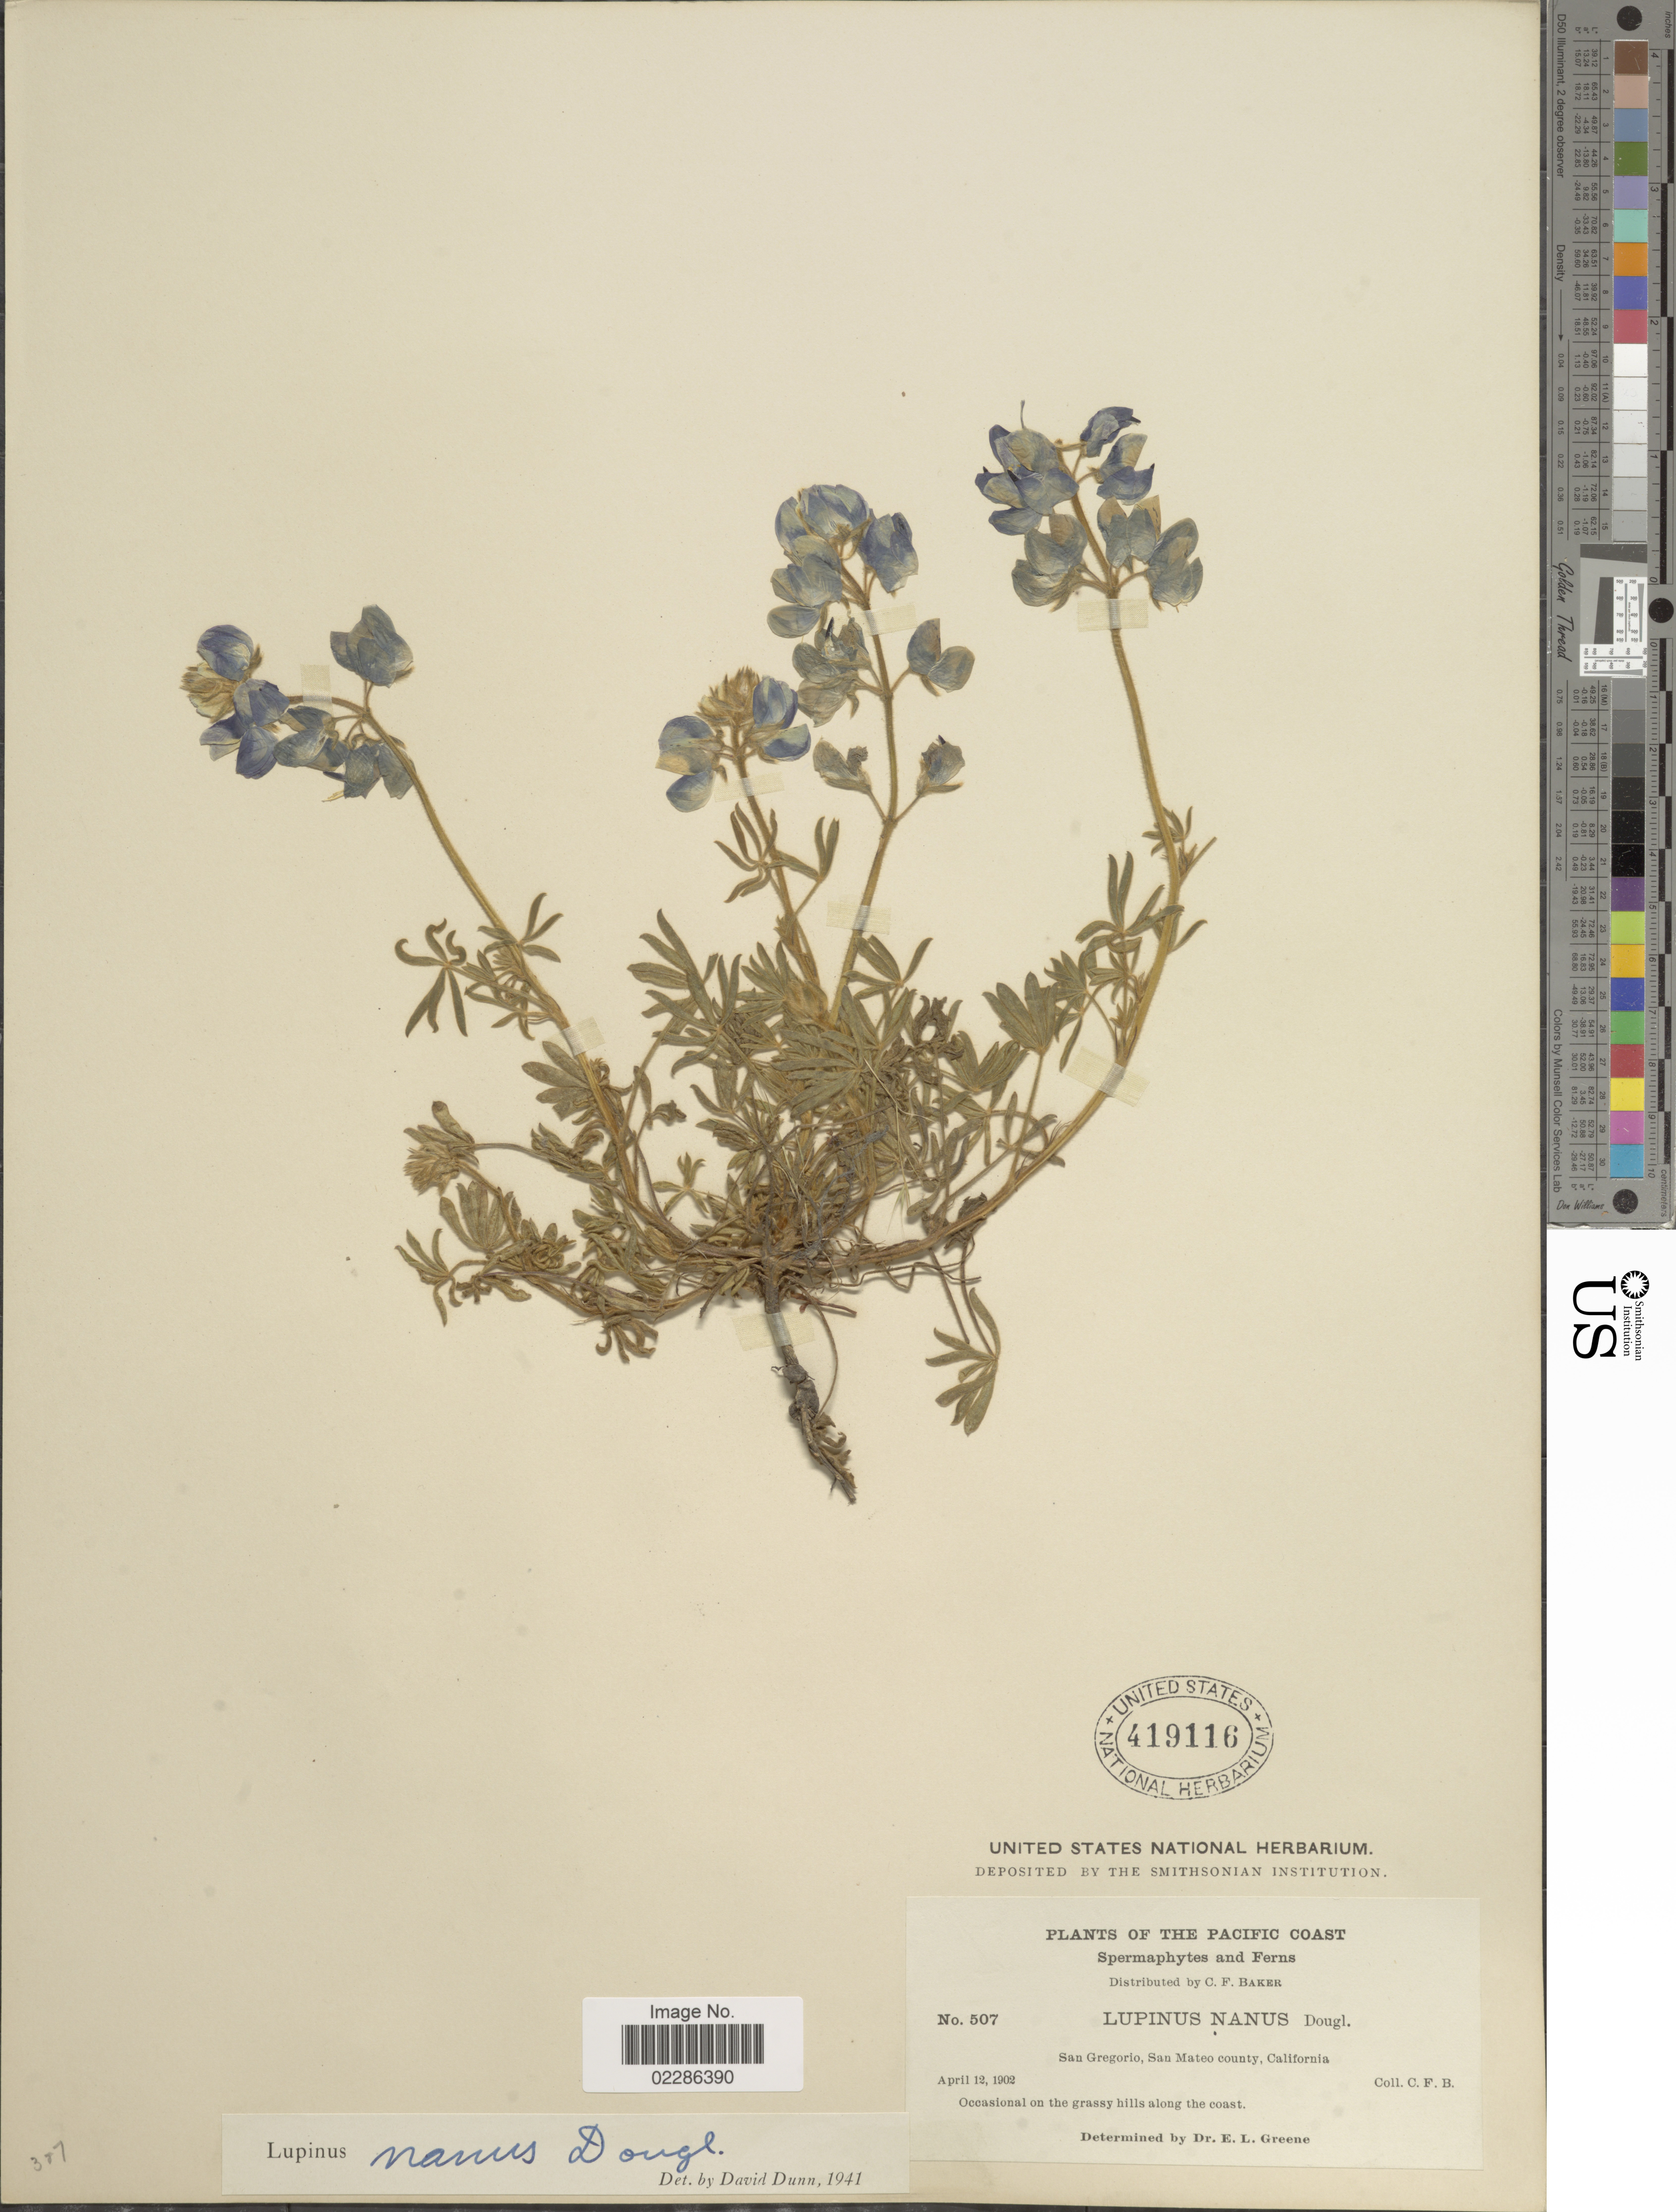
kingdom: Plantae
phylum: Tracheophyta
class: Magnoliopsida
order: Fabales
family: Fabaceae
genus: Lupinus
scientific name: Lupinus nanus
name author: Douglas ex Benth.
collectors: C. F. Baker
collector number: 507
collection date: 1902-04-12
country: United States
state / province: California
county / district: San Mateo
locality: The Pacific Coast, Spermahytes and Ferns, San Gregorio, San Mateo county, Occasional on the grassy hills along the coast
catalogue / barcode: US 419116